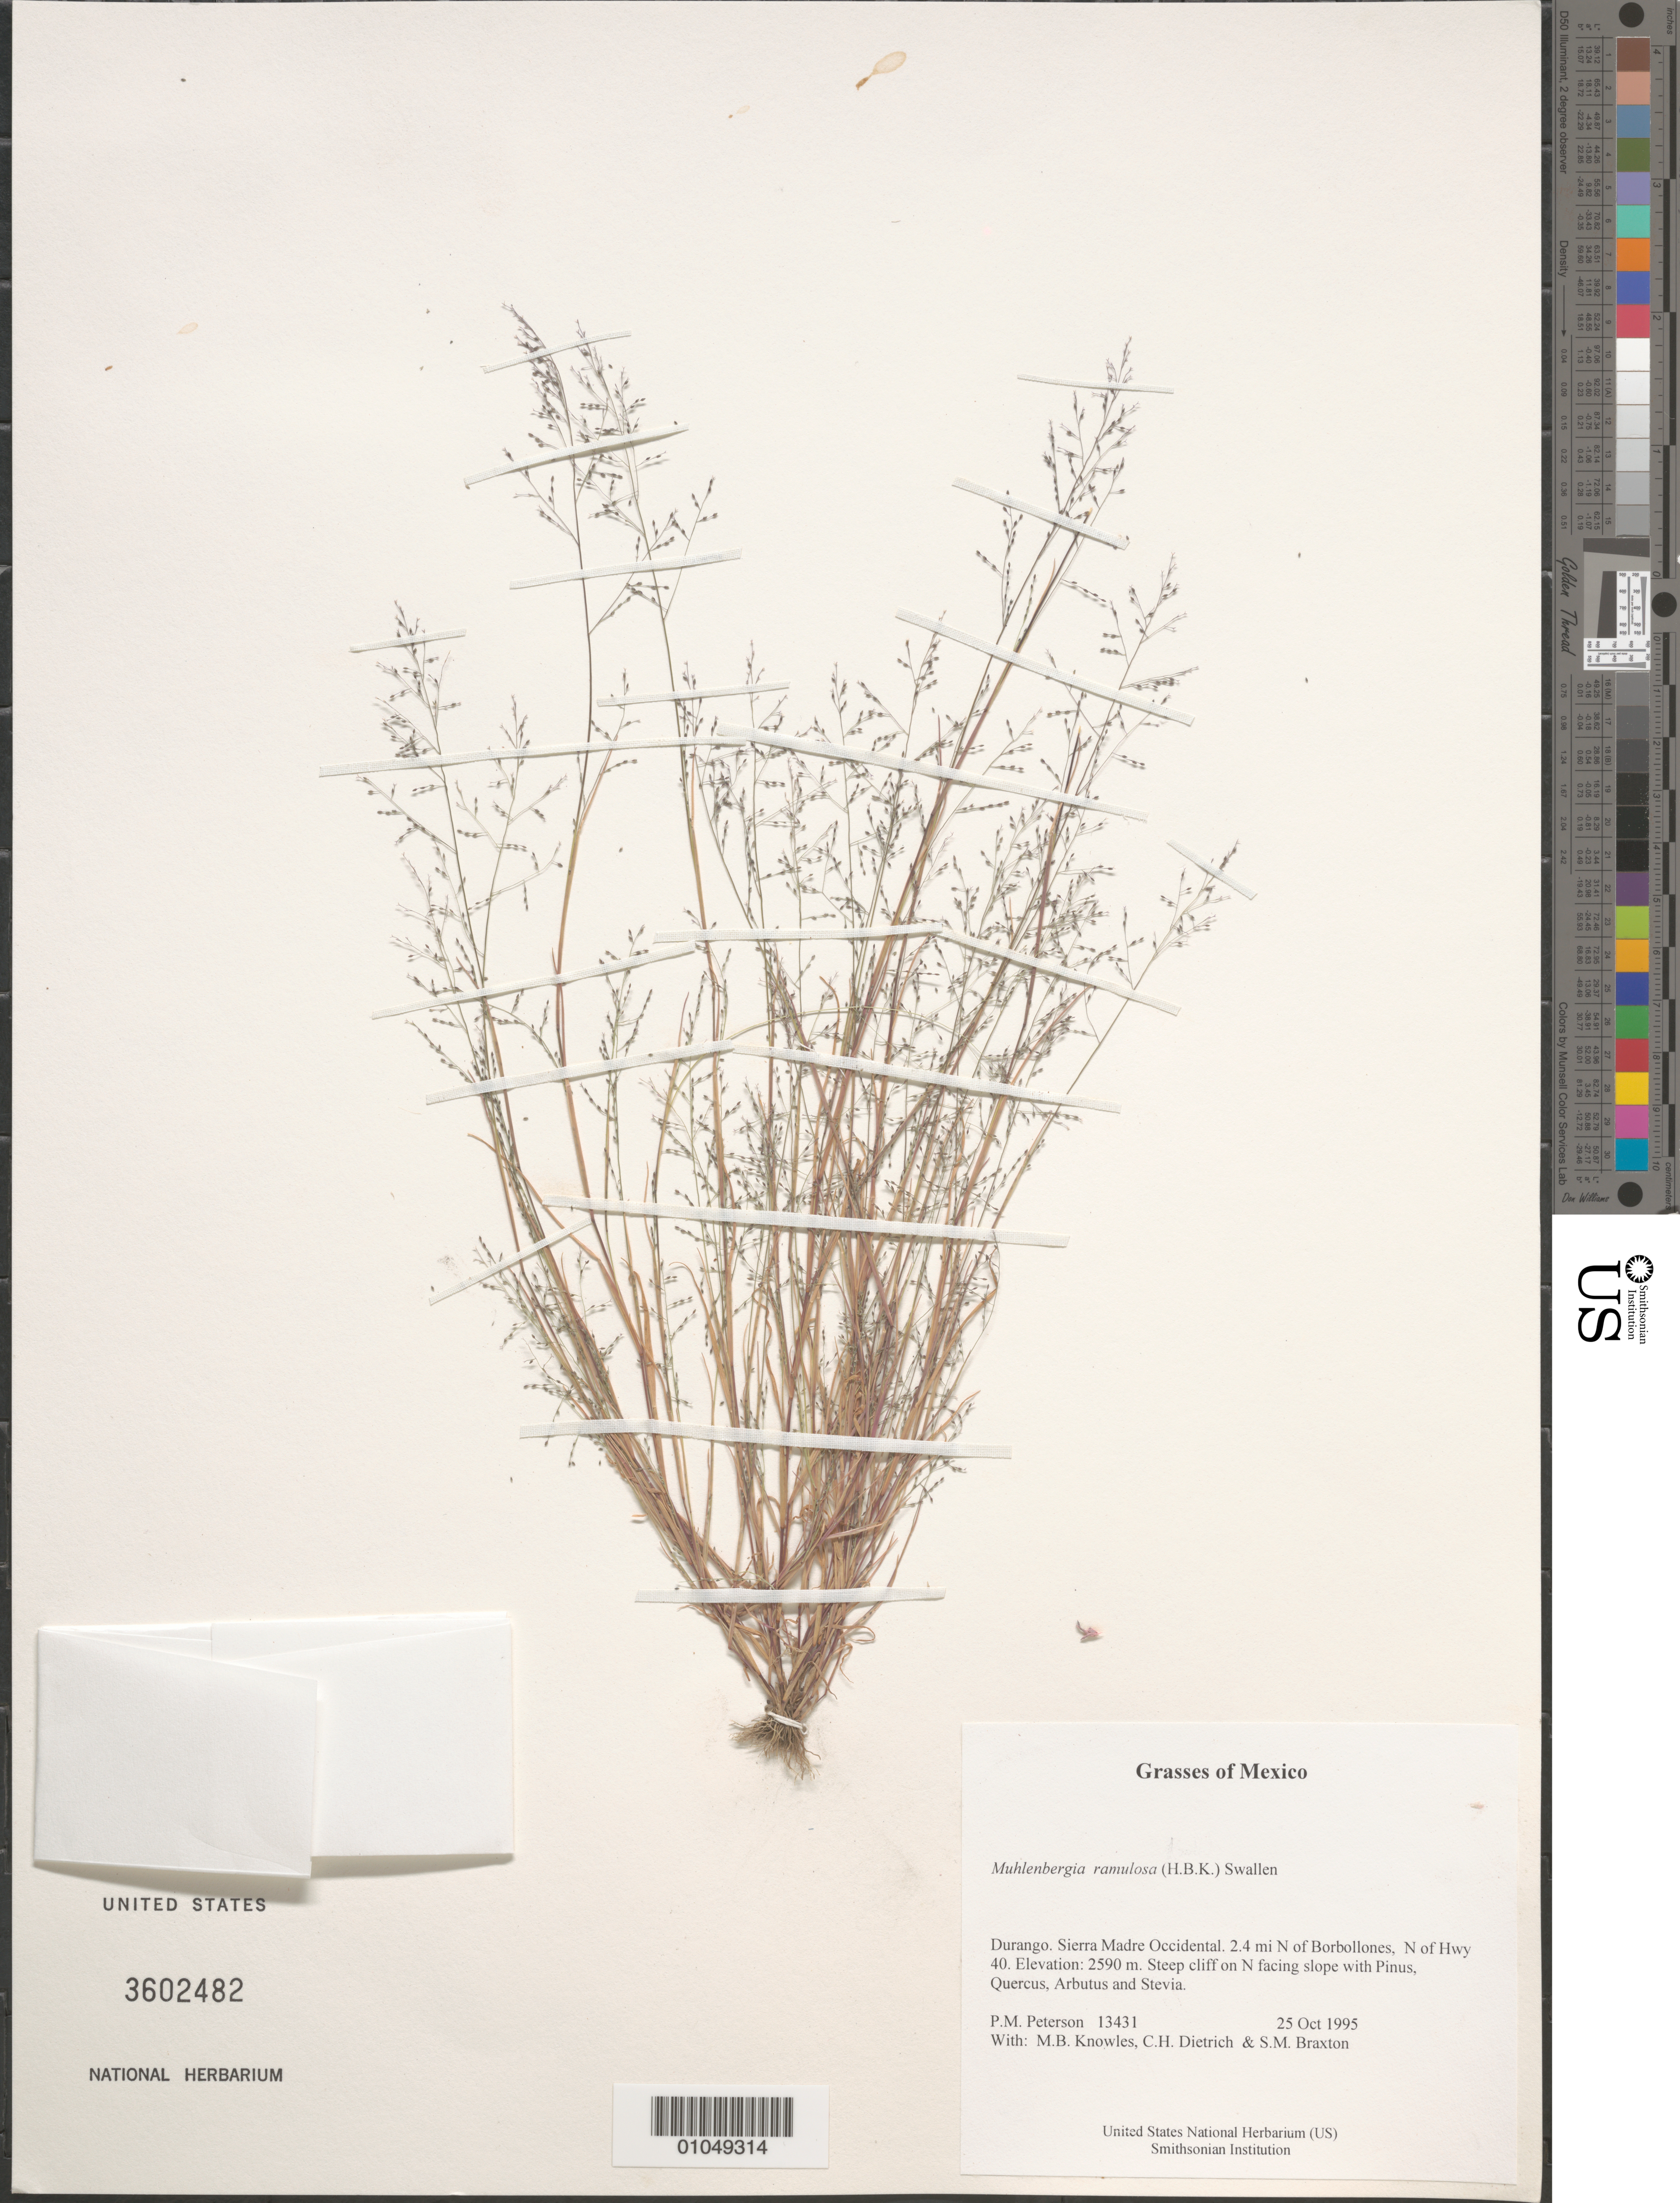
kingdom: Plantae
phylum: Tracheophyta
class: Liliopsida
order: Poales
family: Poaceae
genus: Muhlenbergia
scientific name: Muhlenbergia ramulosa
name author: (Kunth) Swallen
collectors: P. M. Peterson, M. B. Knowles, C. Dietrich & S. Braxton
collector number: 13431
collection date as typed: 25 Oct 1995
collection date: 1995-10-25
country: Mexico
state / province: Durango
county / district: Sierra Madre Occidental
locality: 2.4 mi N of Borbollones, N of Hwy 40.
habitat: Steep cliff on N facing slope with Pinus, Quercus, Arbutus and Stevia.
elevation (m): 2590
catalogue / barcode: US 3602482